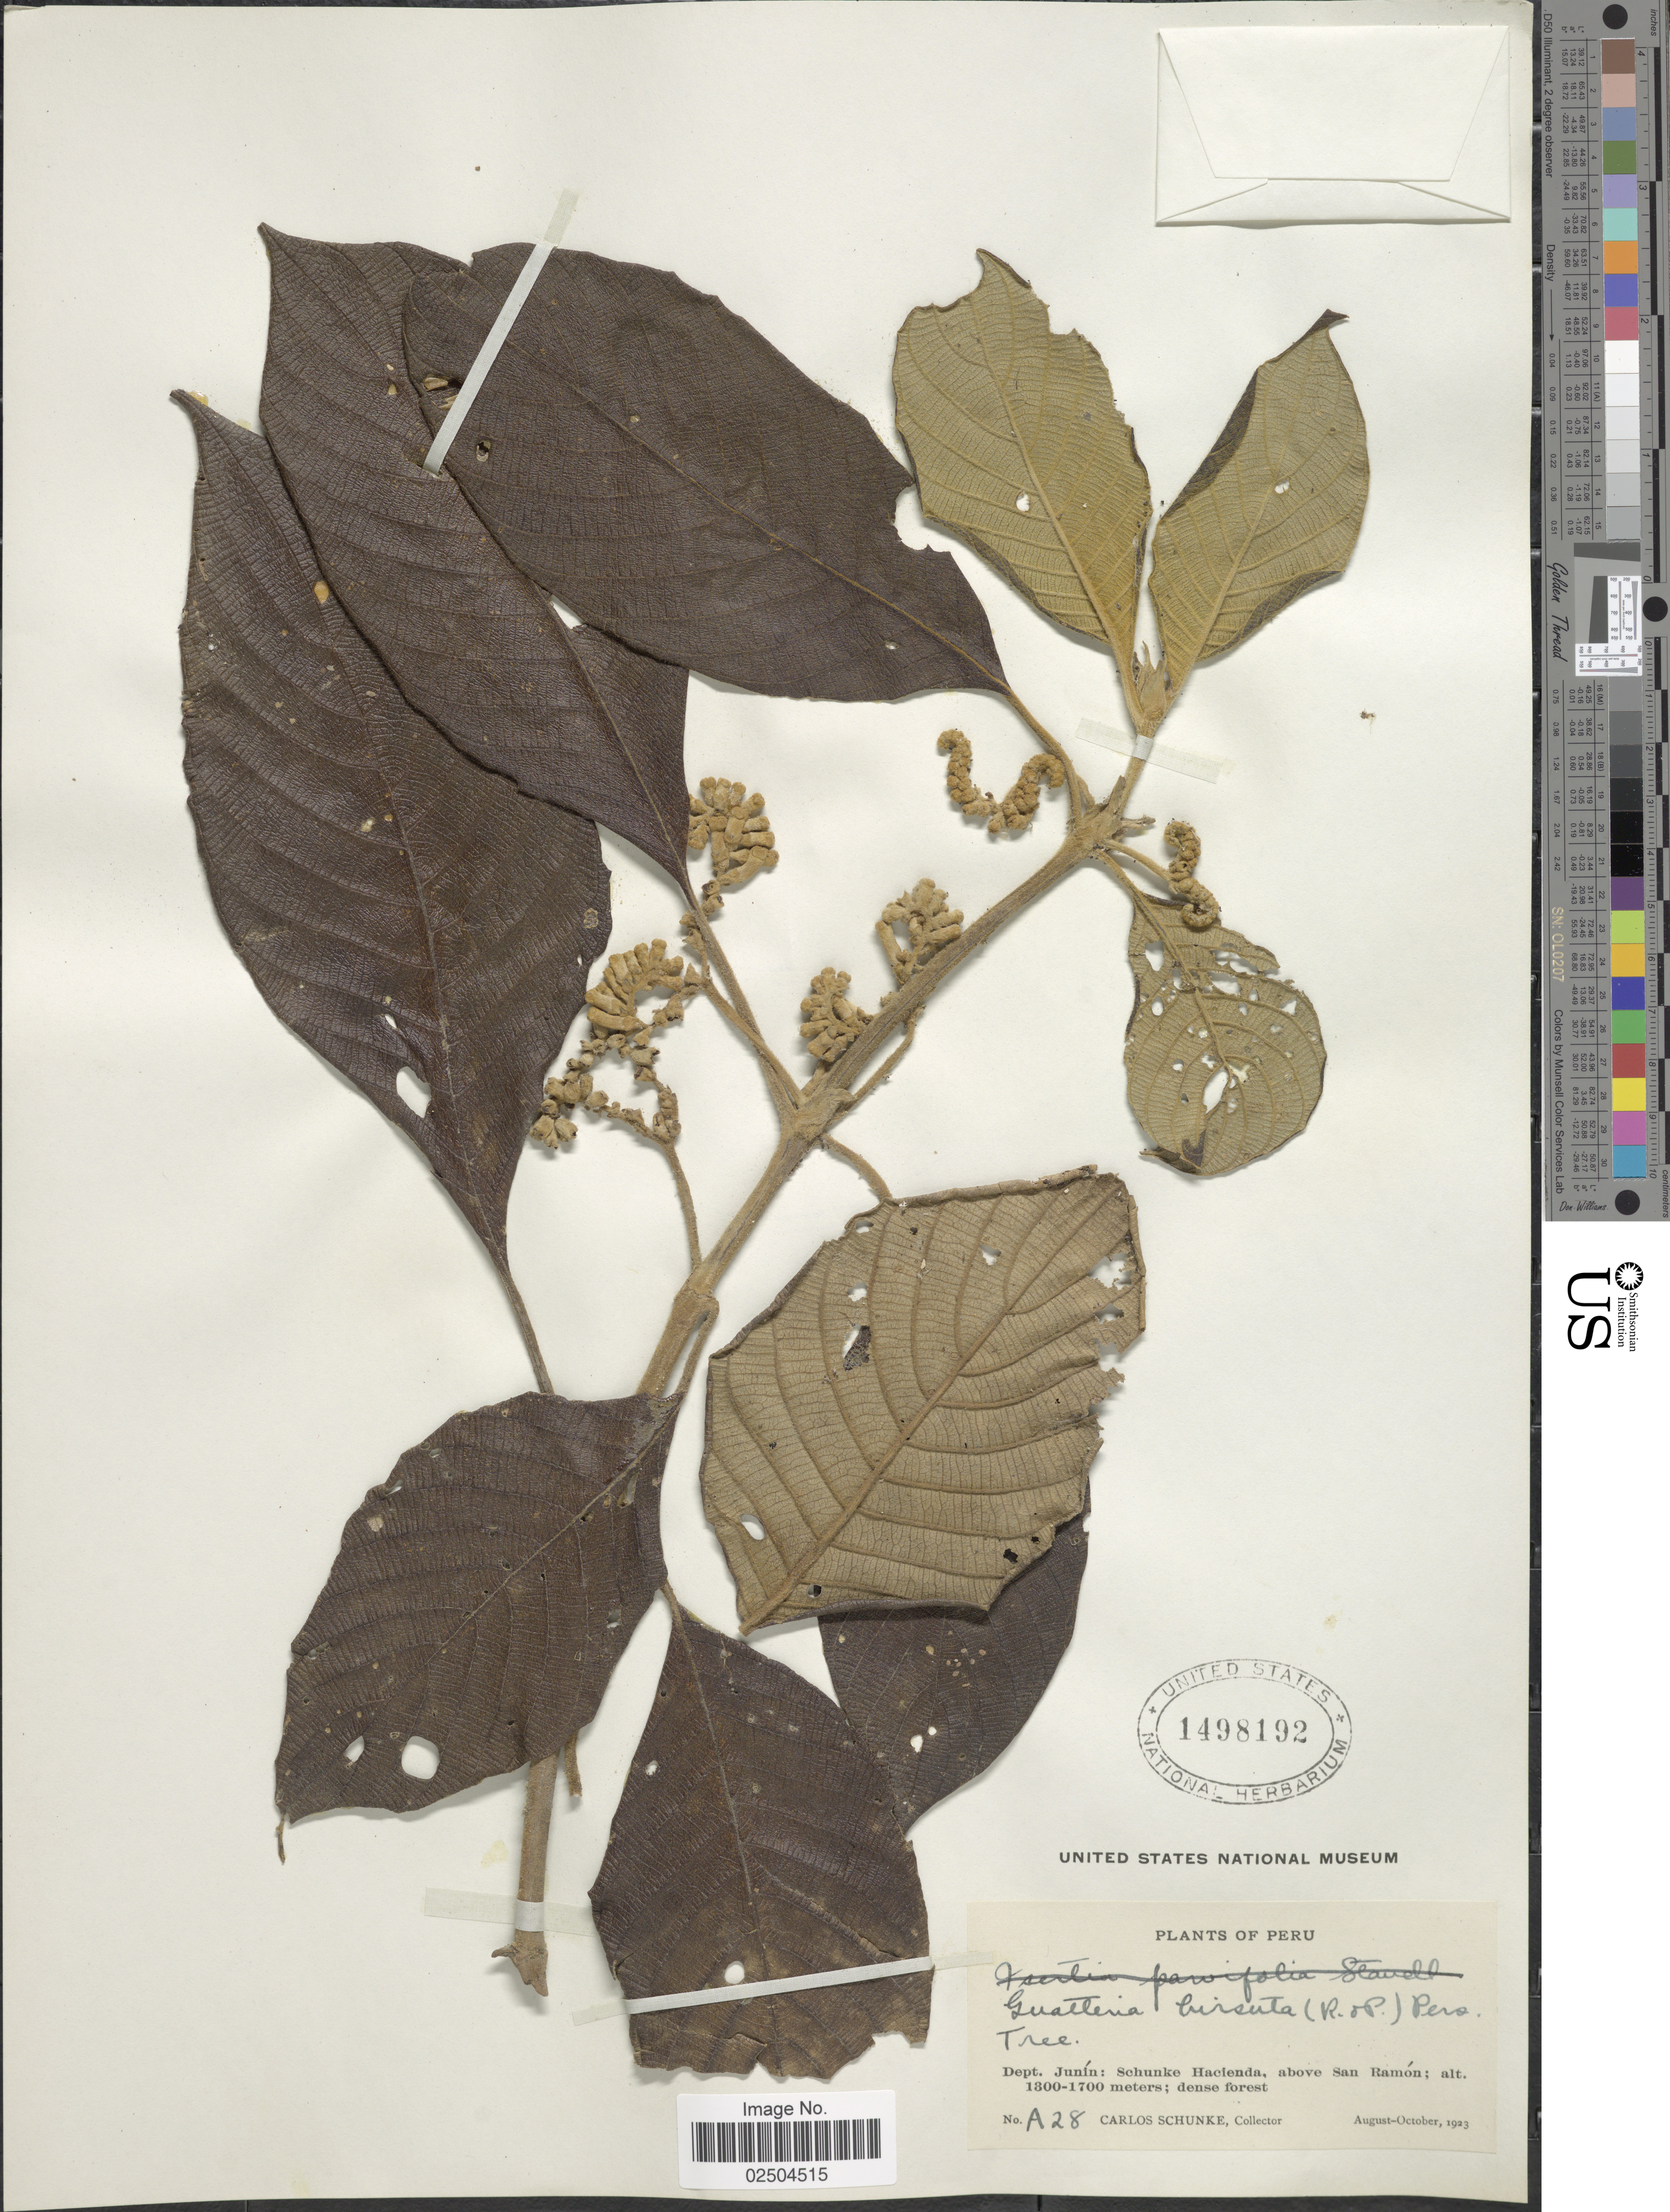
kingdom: Plantae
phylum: Tracheophyta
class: Magnoliopsida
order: Gentianales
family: Rubiaceae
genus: Guettarda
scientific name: Guettarda hirsuta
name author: (Ruiz & Pav.) Pers.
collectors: C. Schunke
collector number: A 28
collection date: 1923-08/1923-10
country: Peru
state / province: Junín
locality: Schunke Hacienda, above San Ramon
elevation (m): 1300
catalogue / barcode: US 1498192